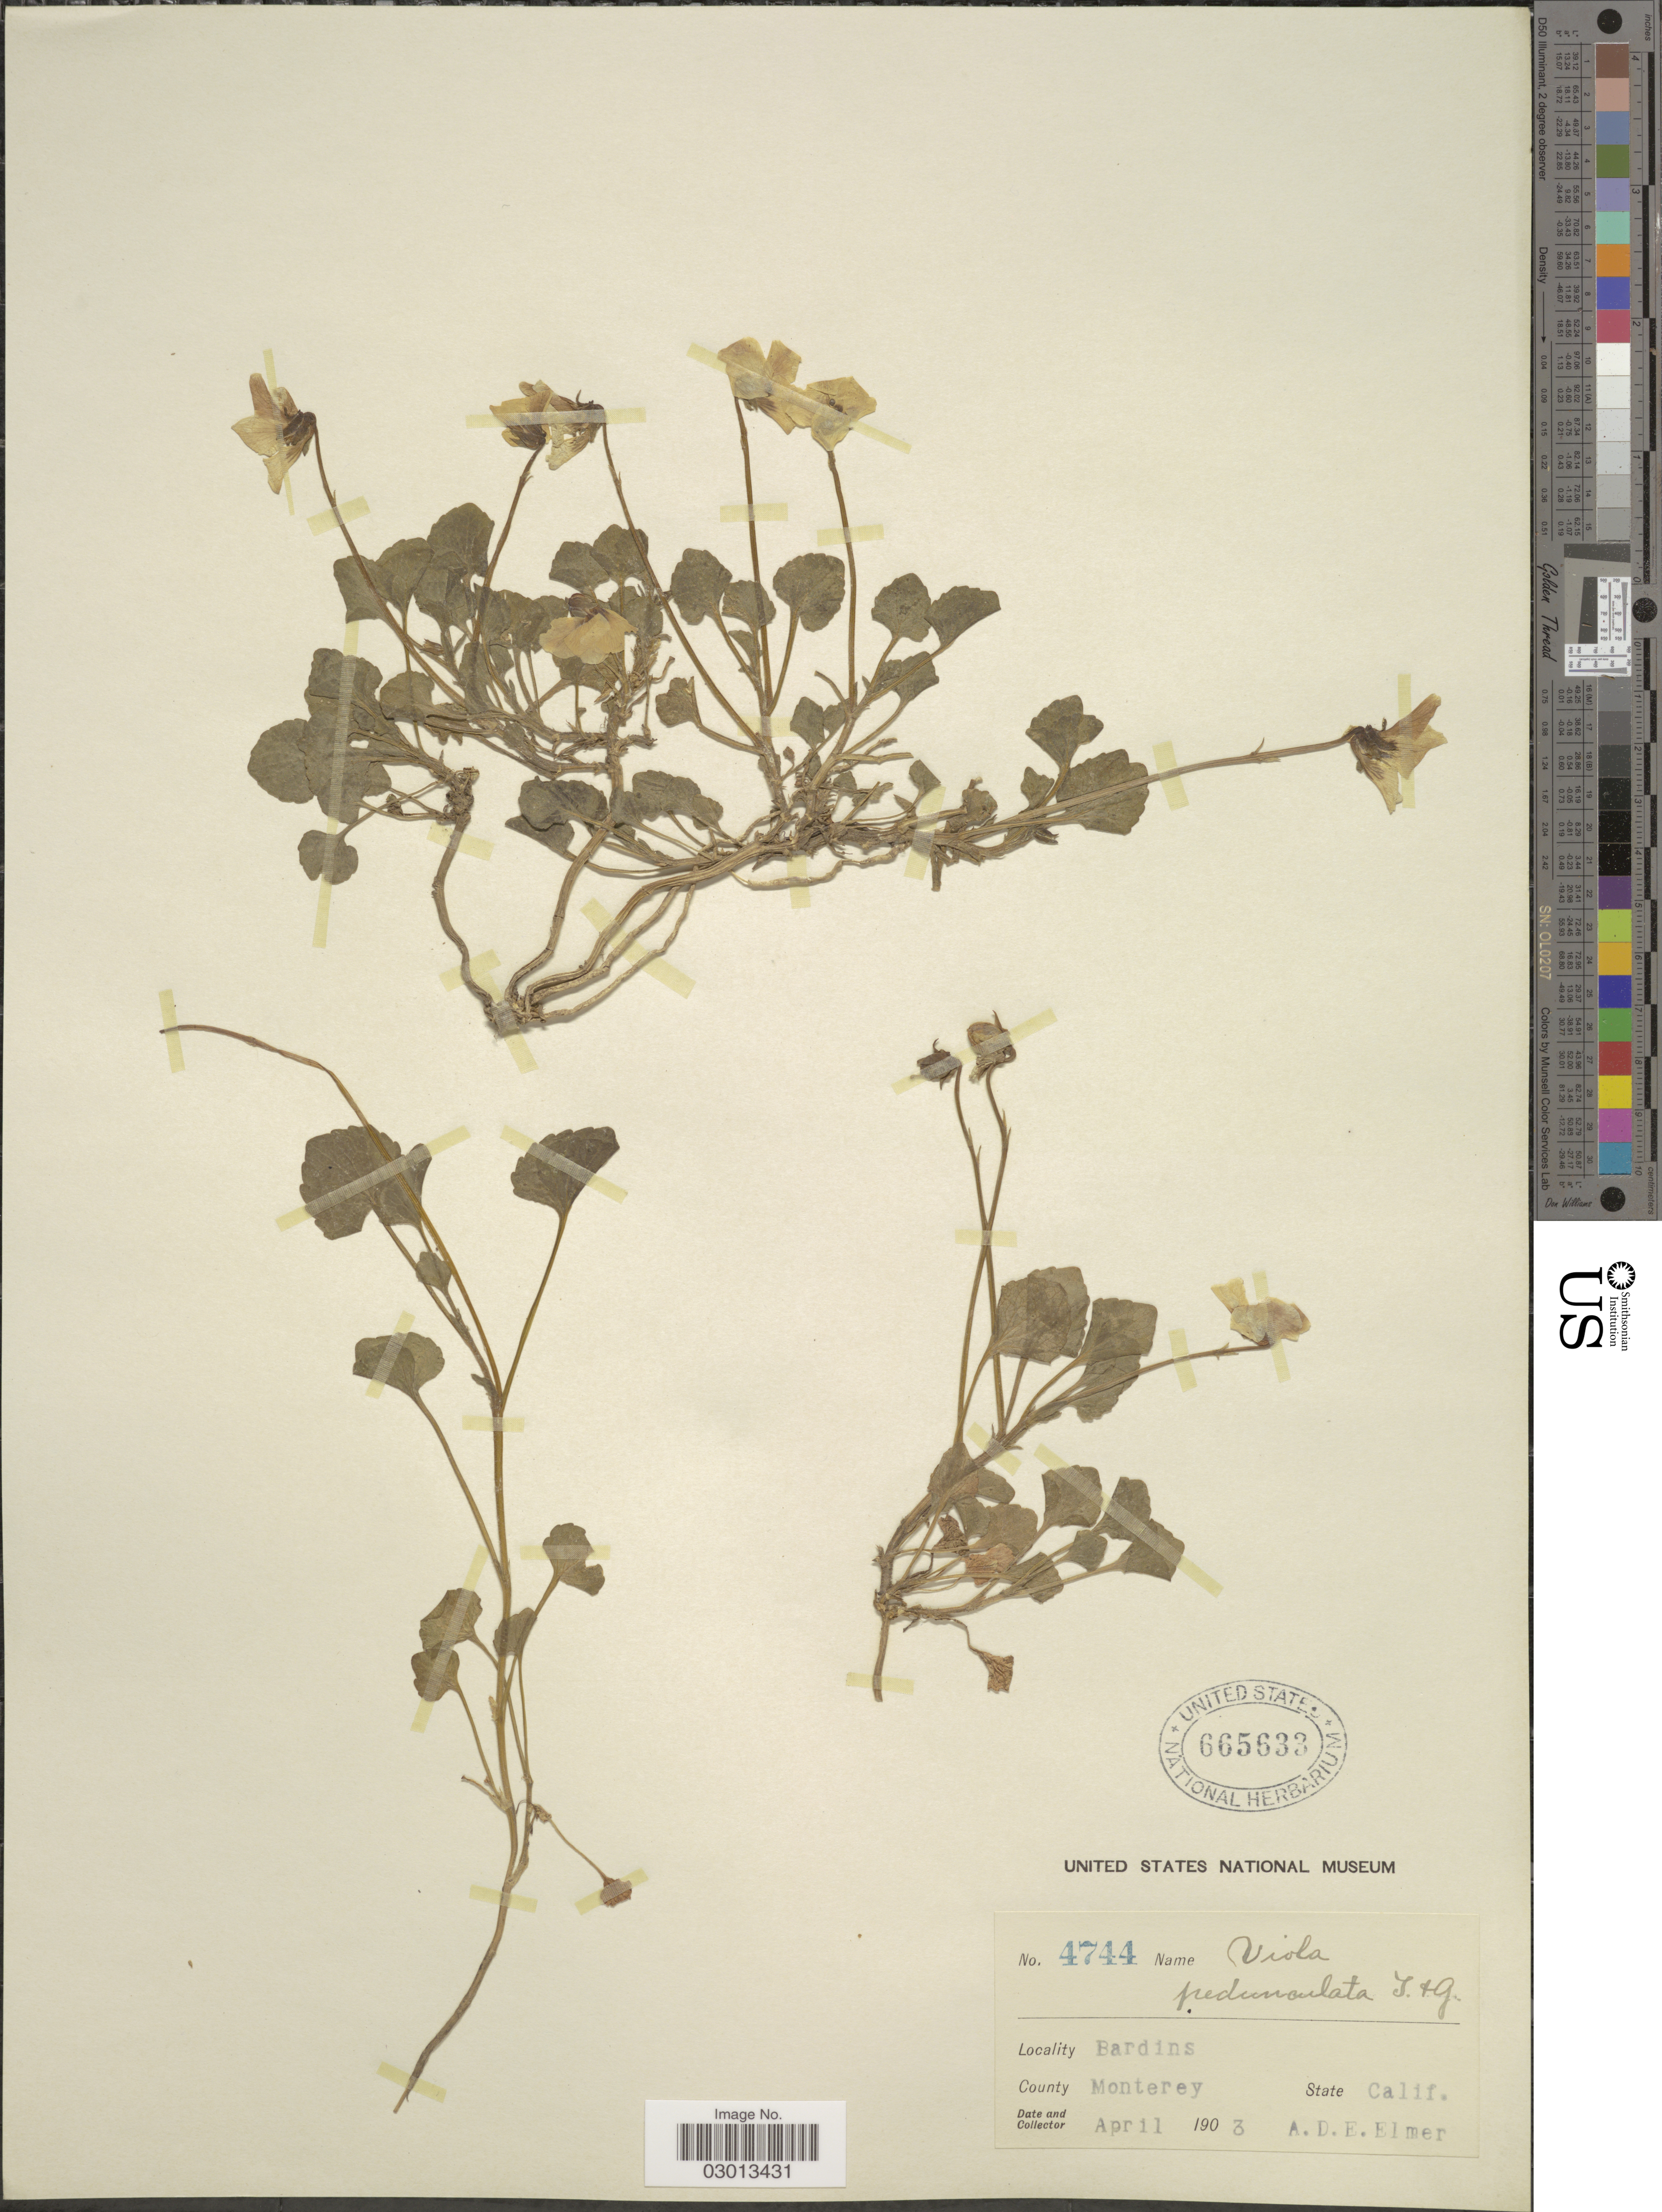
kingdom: Plantae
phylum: Tracheophyta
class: Magnoliopsida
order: Malpighiales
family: Violaceae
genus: Viola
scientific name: Viola pedunculata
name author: Torr. & A. Gray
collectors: A. D. E. Elmer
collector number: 4744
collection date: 1903-04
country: United States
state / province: California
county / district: Monterey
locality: Bardins. County Monterey.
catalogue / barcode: US 665633